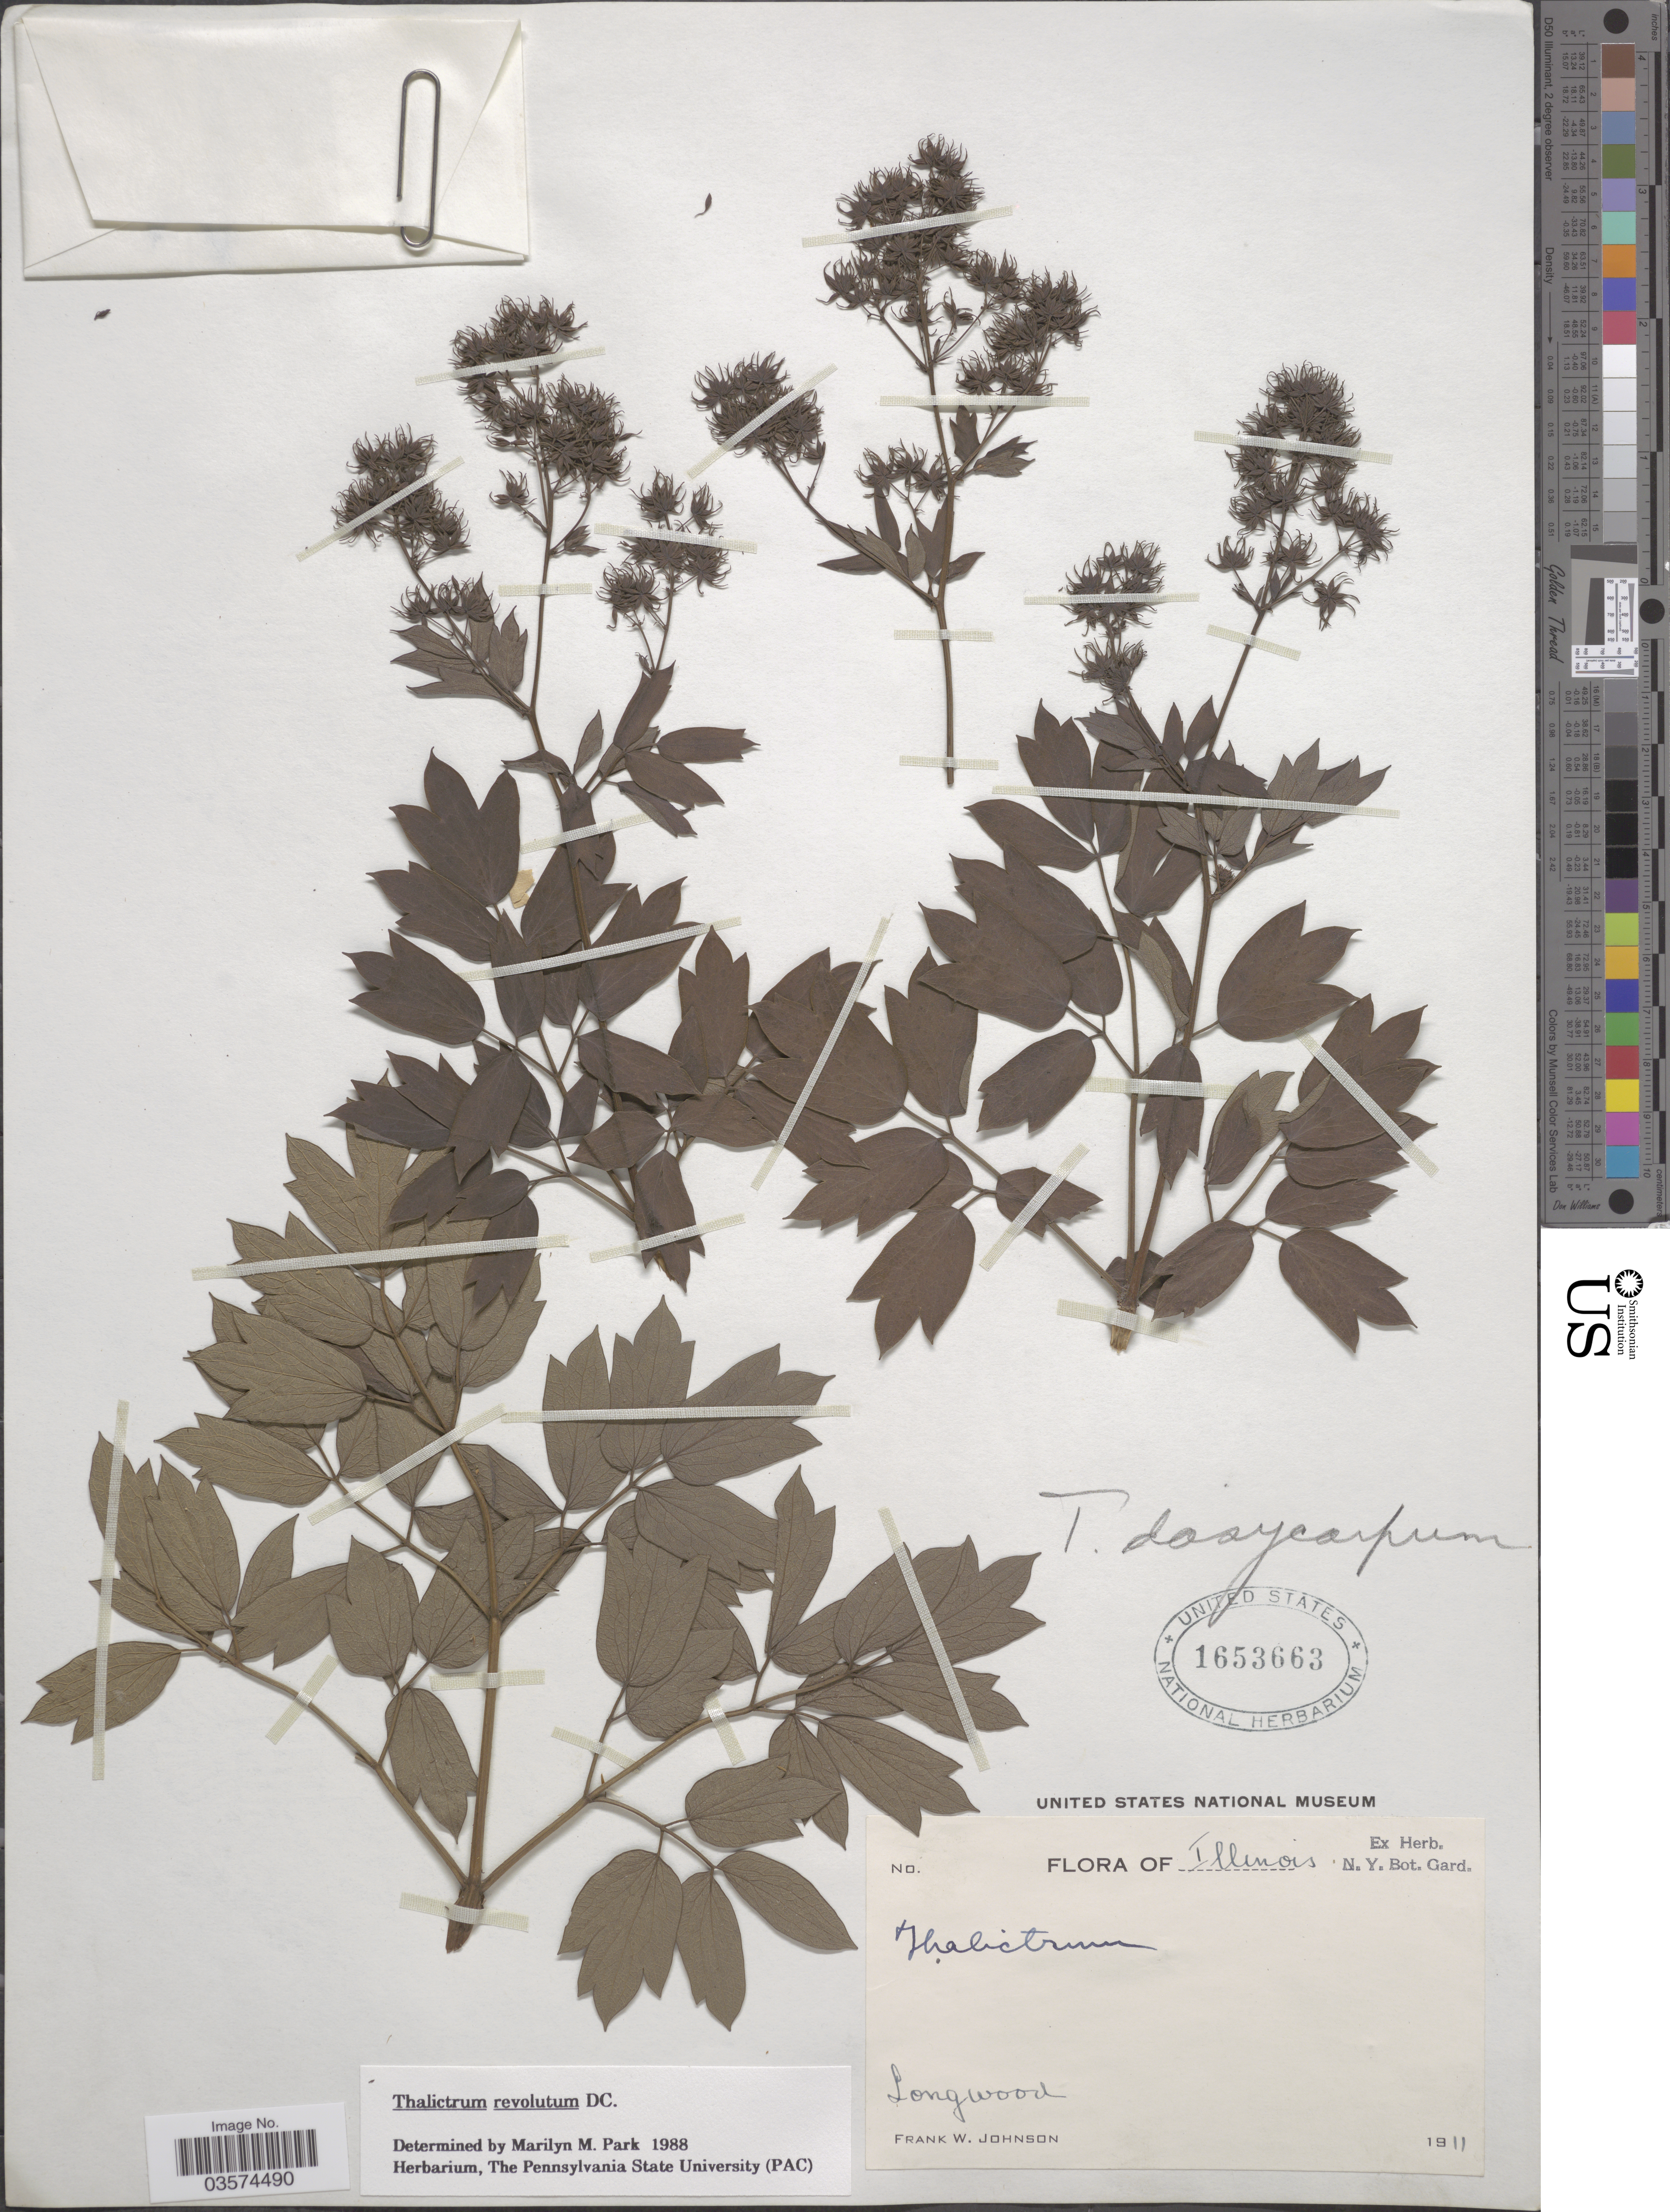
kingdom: Plantae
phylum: Tracheophyta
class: Magnoliopsida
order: Ranunculales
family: Ranunculaceae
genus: Thalictrum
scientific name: Thalictrum amphibolum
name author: Greene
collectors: F. W. Johnson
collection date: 1911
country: United States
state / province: Illinois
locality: Longwood.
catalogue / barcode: US 1653663